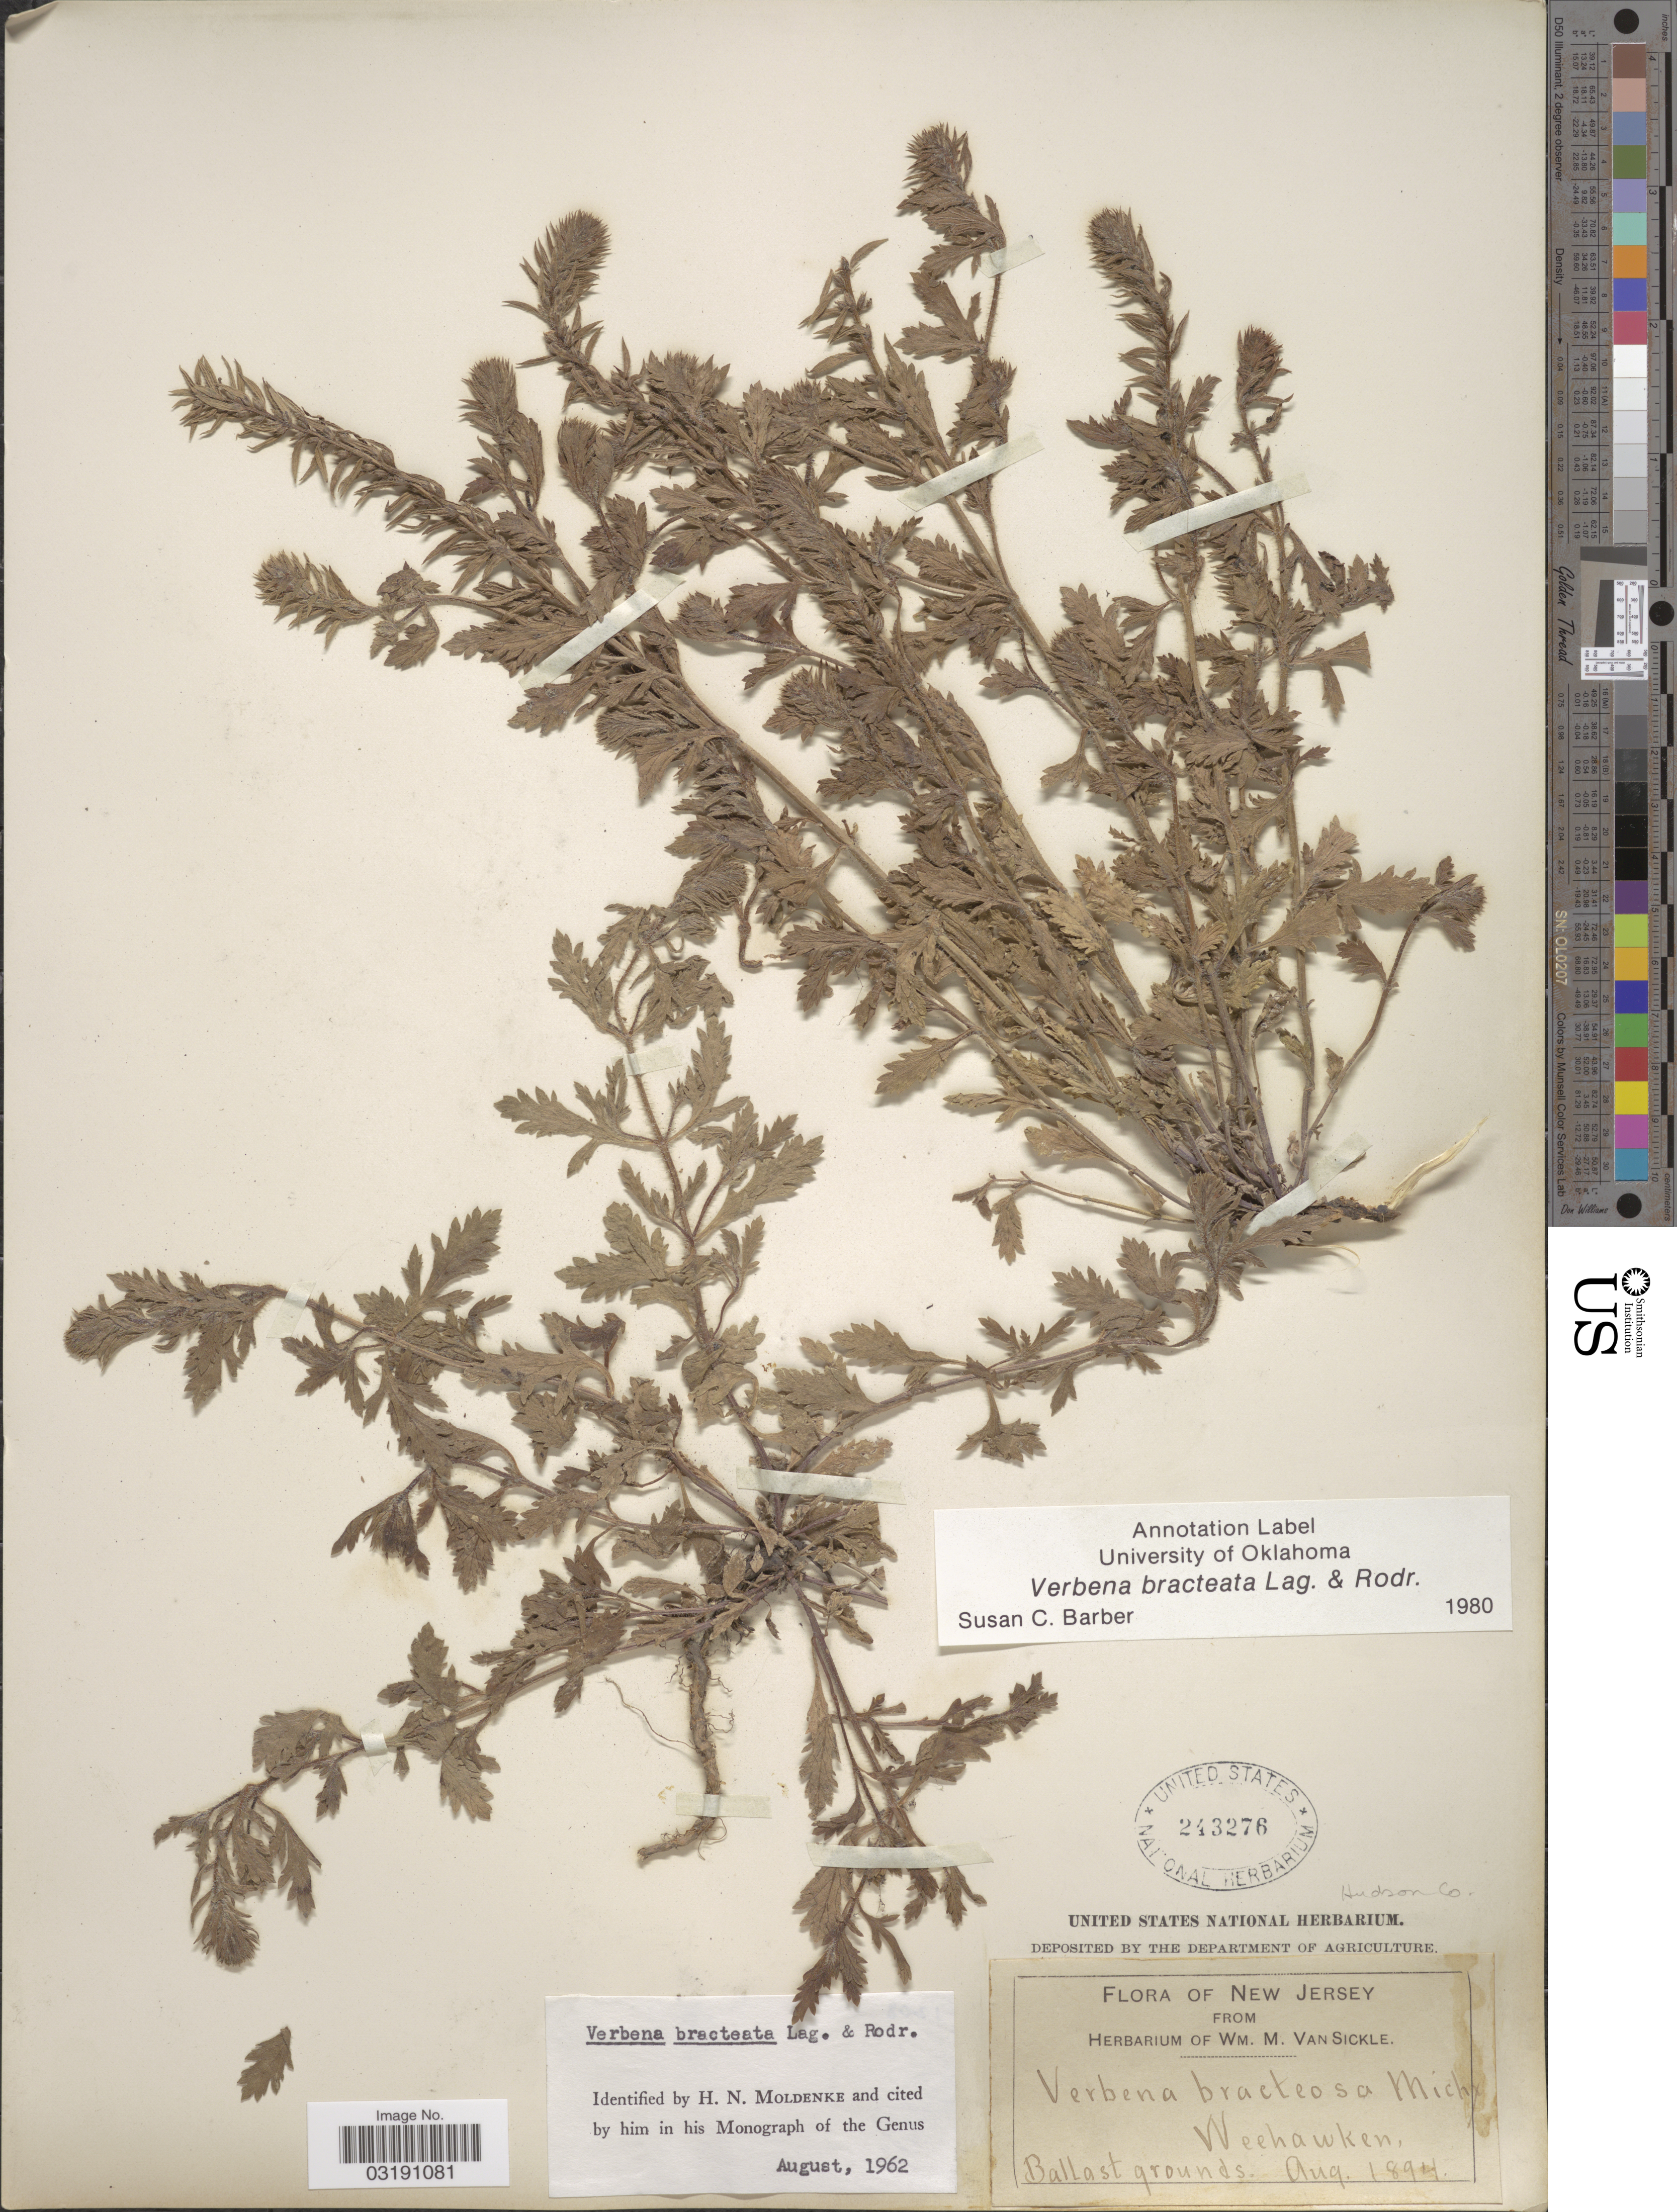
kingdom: Plantae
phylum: Tracheophyta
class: Magnoliopsida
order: Lamiales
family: Verbenaceae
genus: Verbena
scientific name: Verbena bracteata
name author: Cav. ex Lag. & Rodr.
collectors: ex herb. Wm. M. Van Sickle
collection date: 1894-08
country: United States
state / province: New Jersey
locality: Weehawken.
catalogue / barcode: US 243276